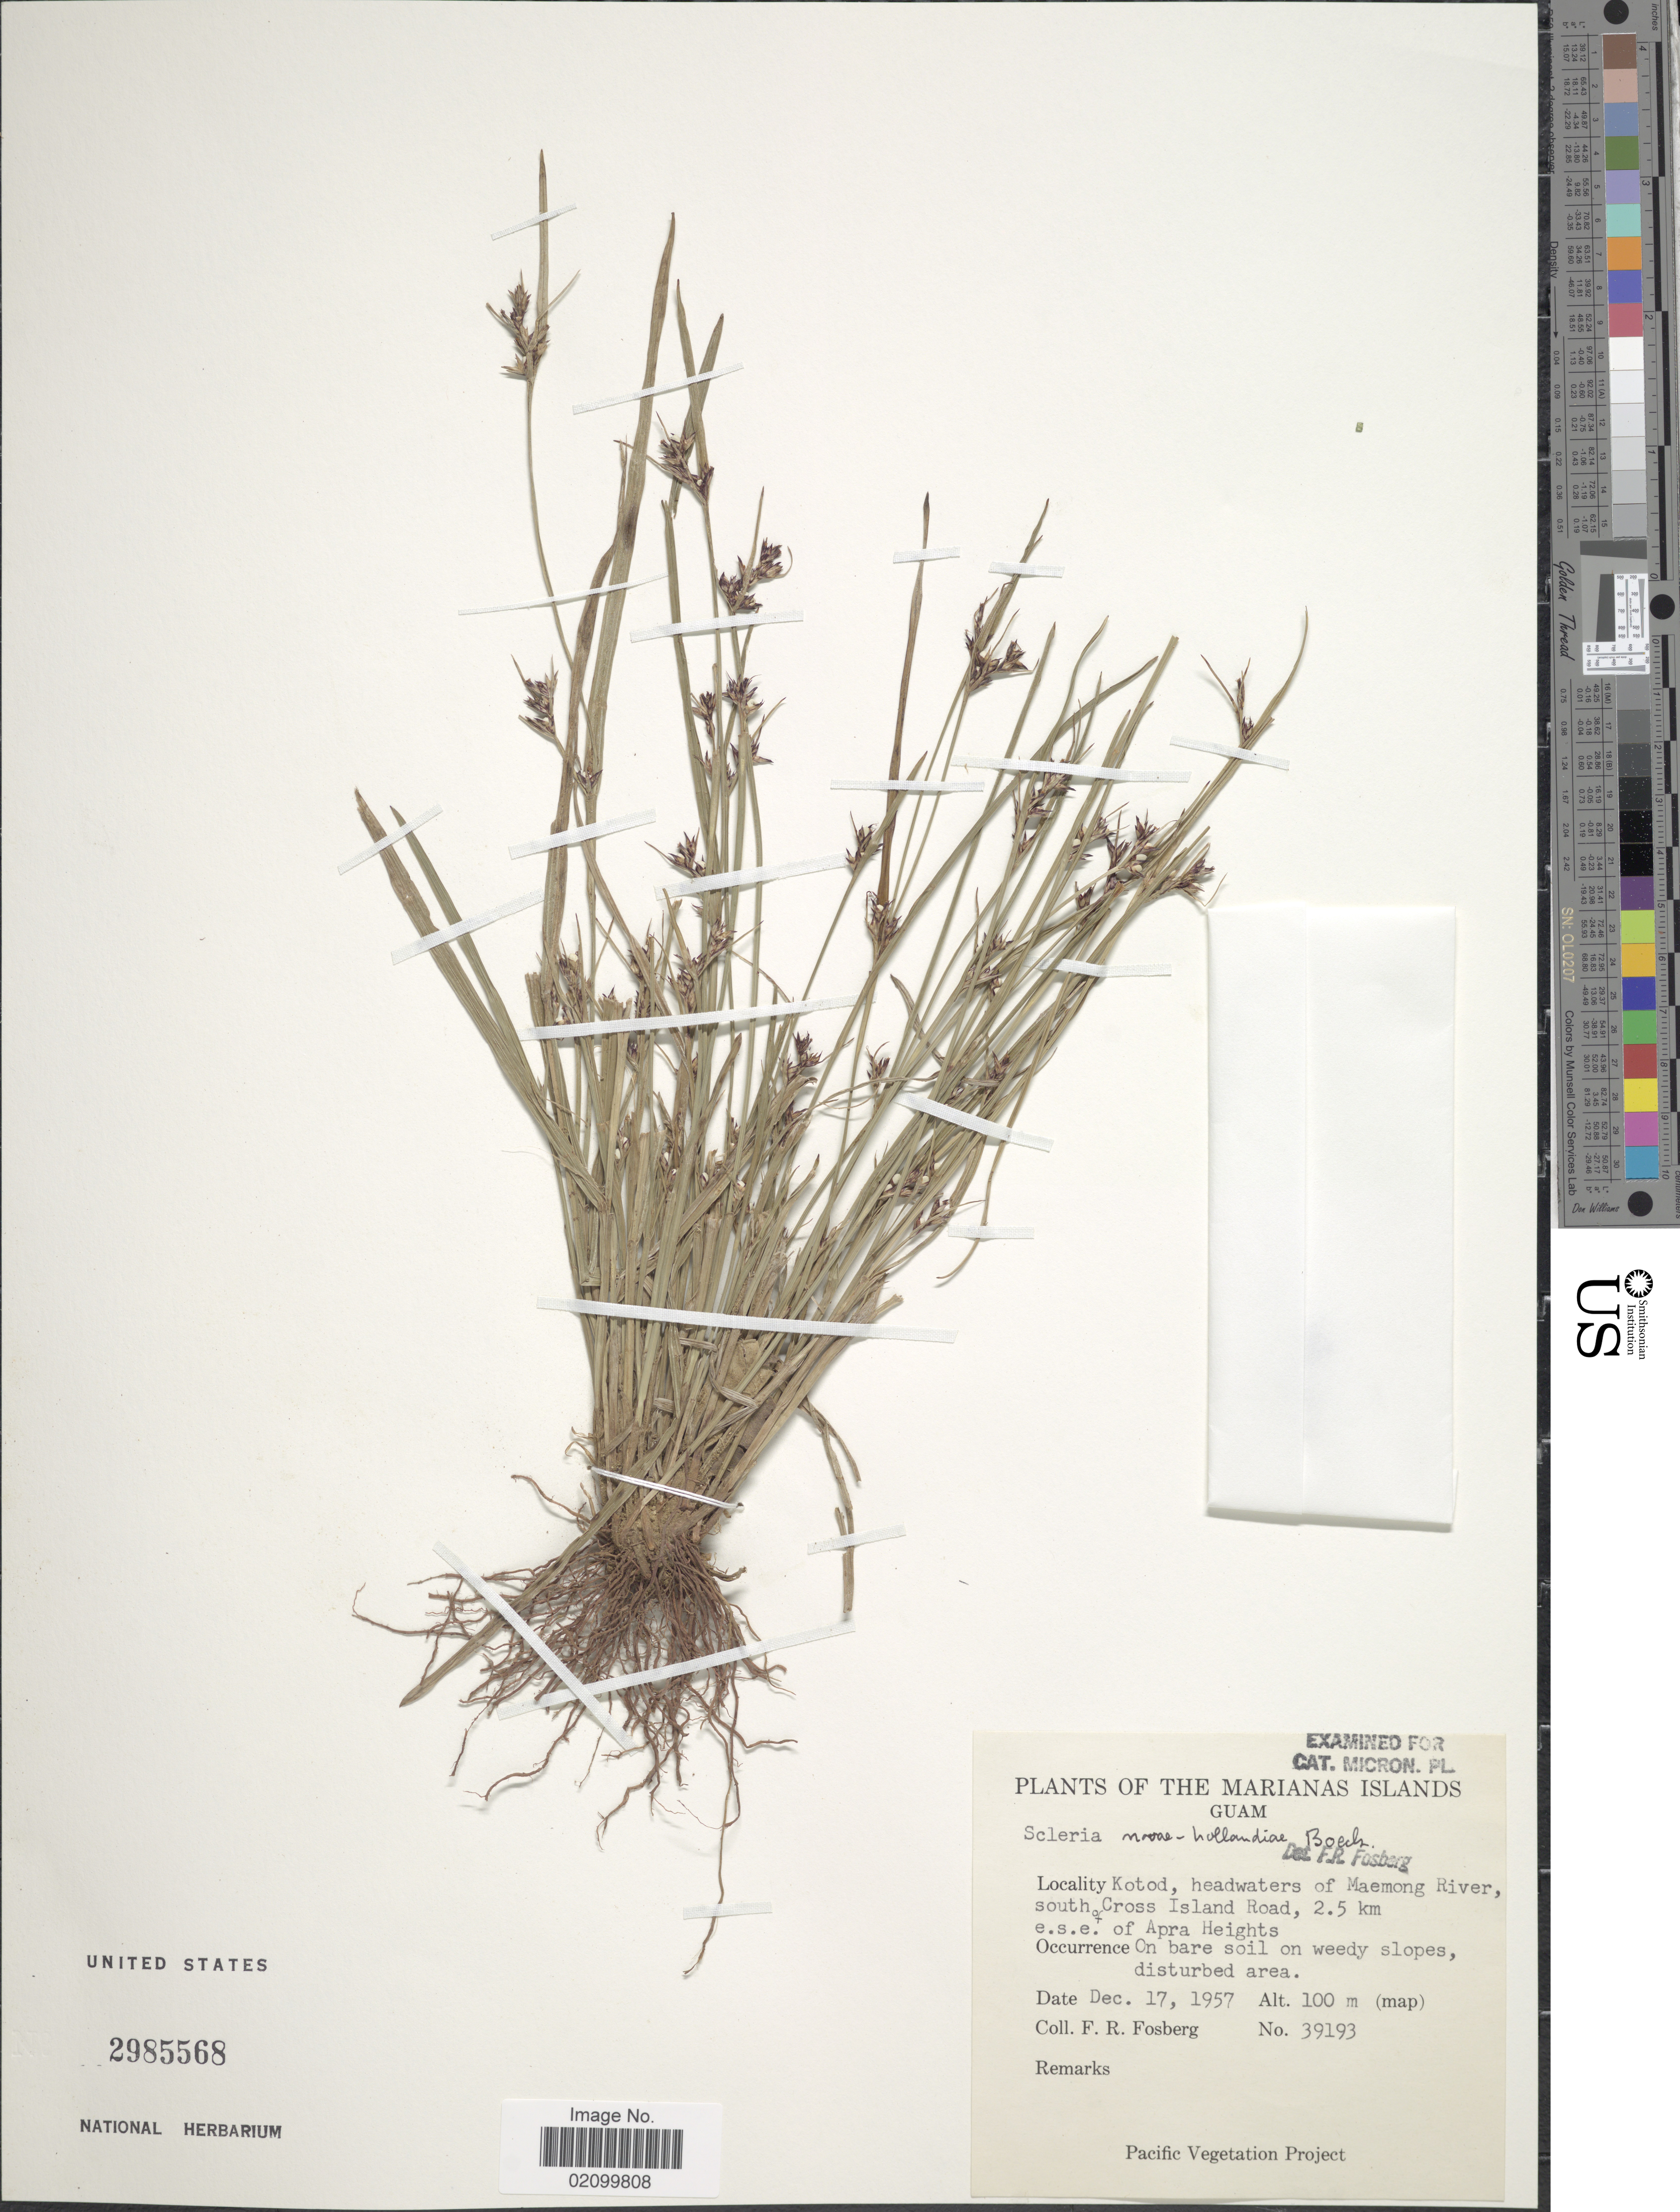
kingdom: Plantae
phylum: Tracheophyta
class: Liliopsida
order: Poales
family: Cyperaceae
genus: Scleria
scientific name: Scleria novae-hollandiae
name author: Boeckeler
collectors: F. R. Fosberg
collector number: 39193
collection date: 1957-12-17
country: Guam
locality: Marianas Islands. Guam, Kotod, headwaters of Maemong River, south Cross Island Road, 2.5 km e.s.e. of Apra Heights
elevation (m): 100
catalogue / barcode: US 2985568